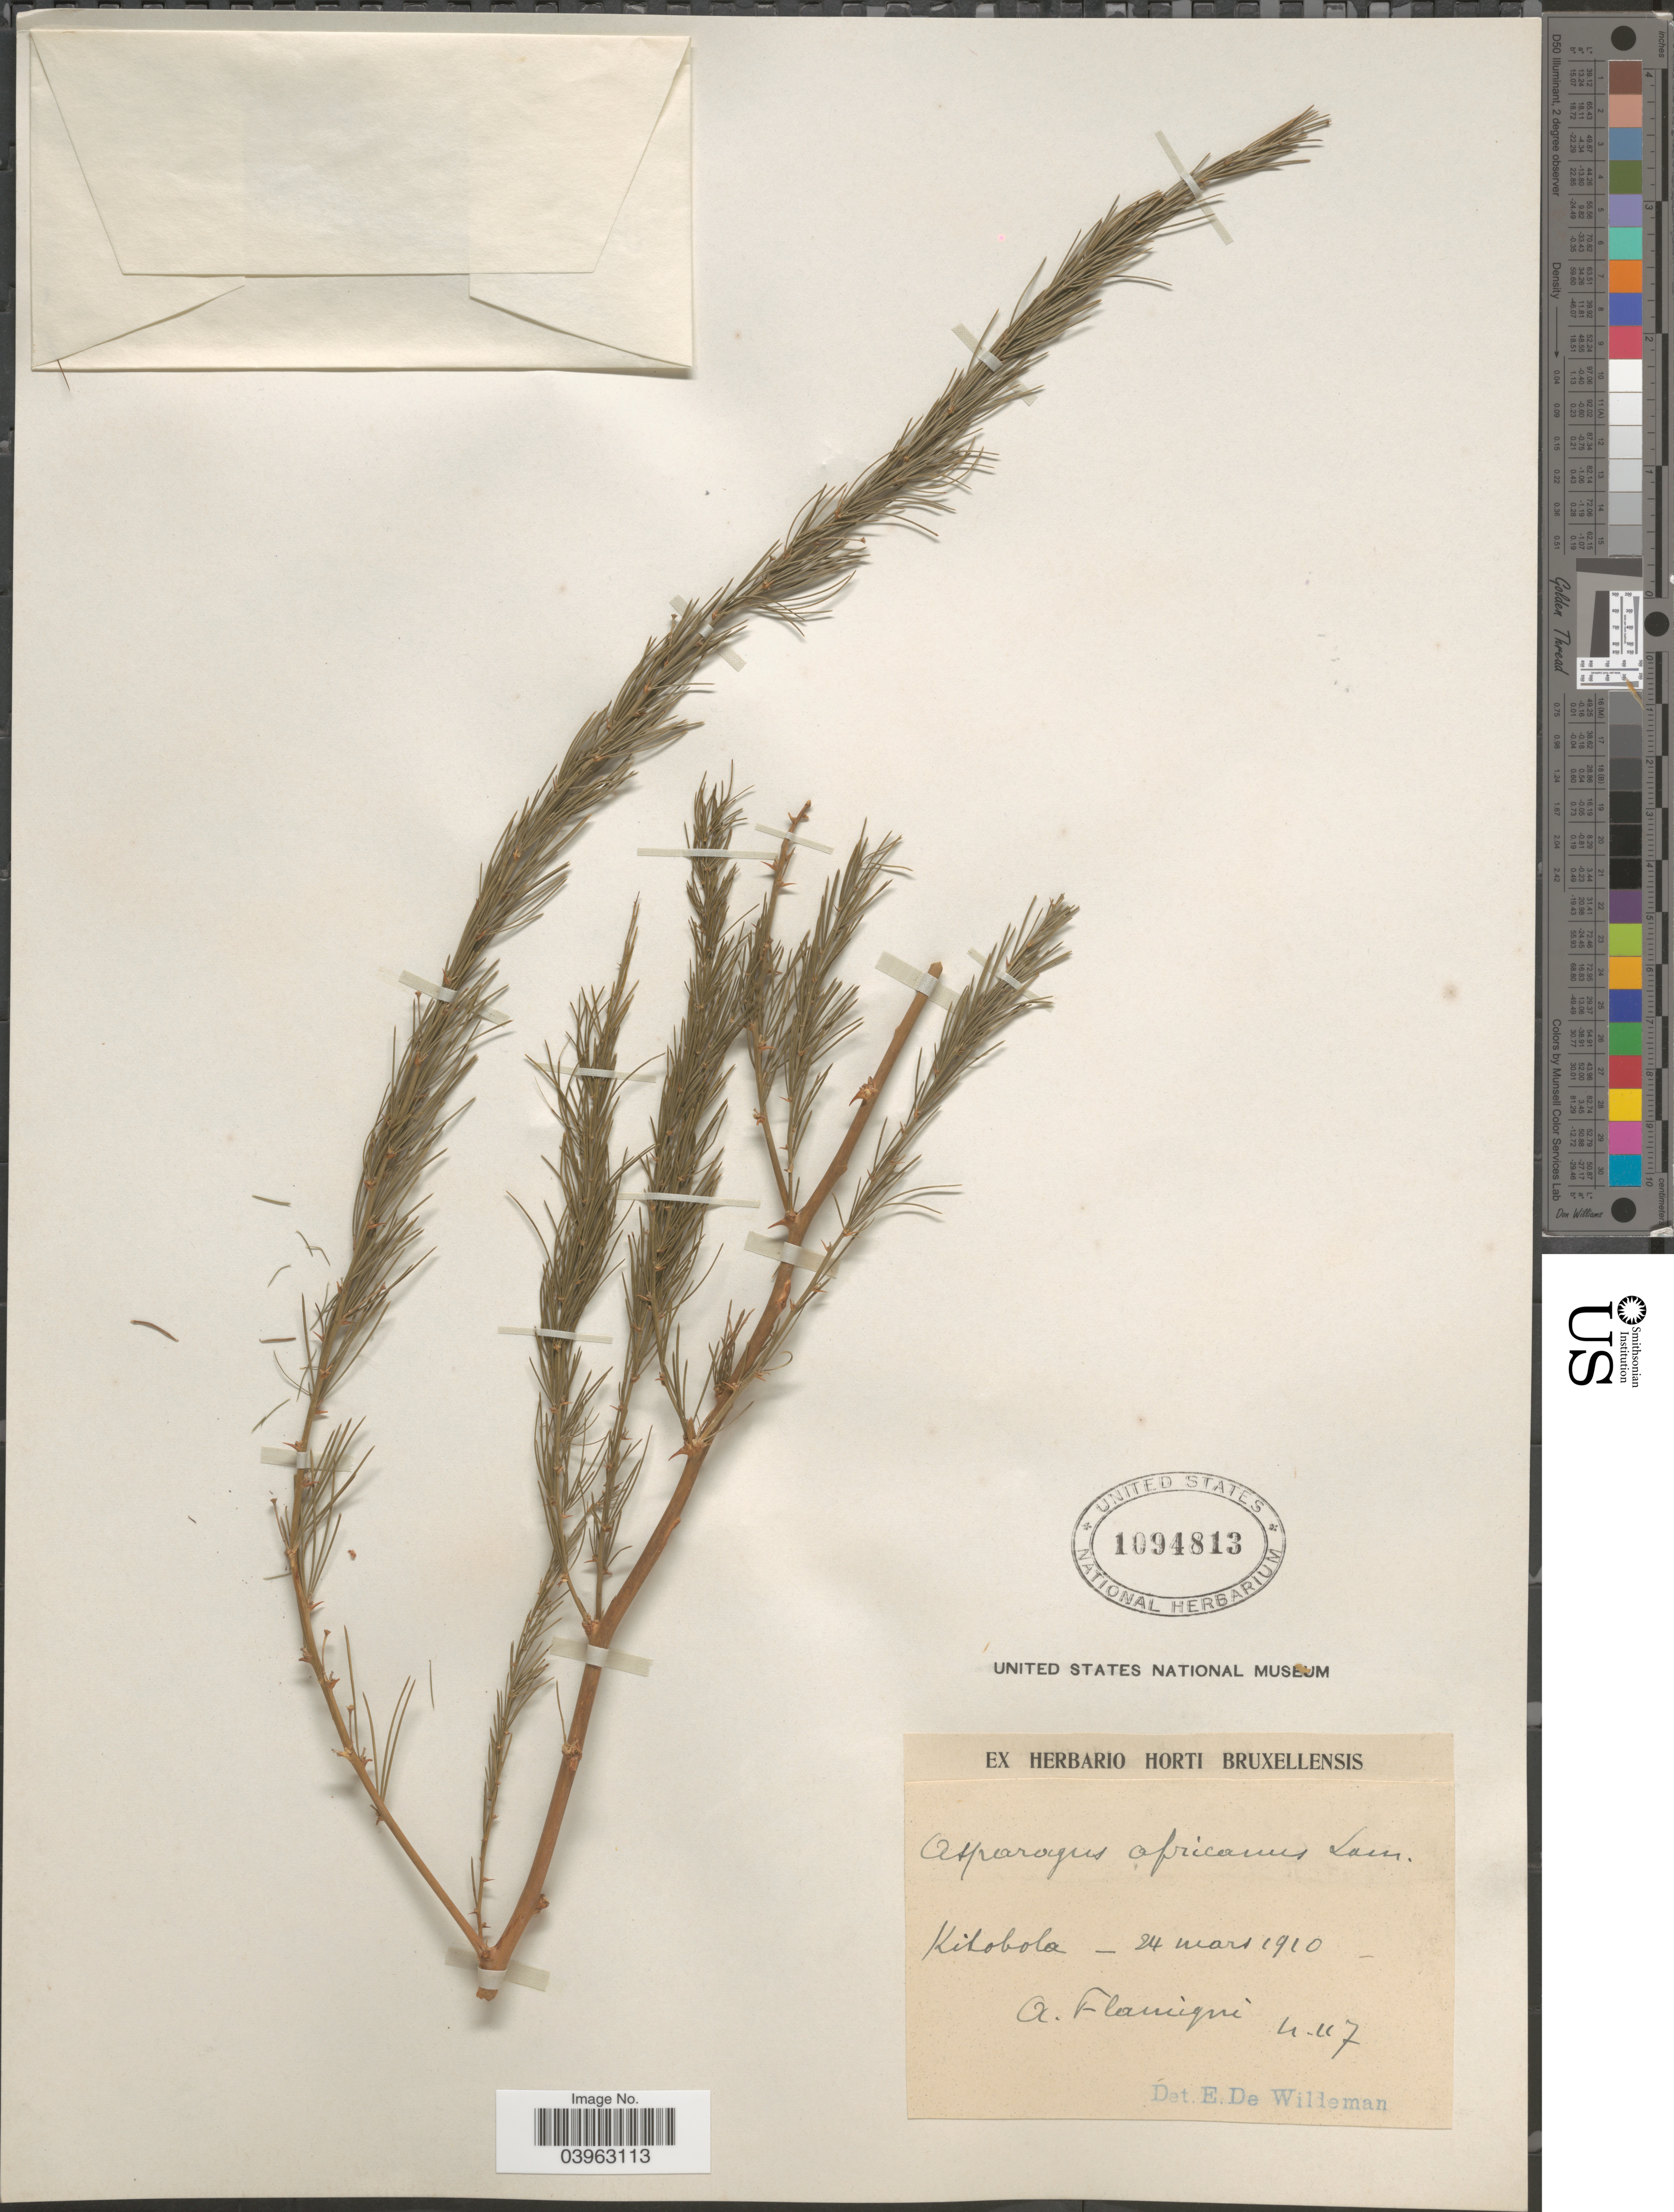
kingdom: Plantae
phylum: Tracheophyta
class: Liliopsida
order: Asparagales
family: Asparagaceae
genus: Asparagus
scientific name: Asparagus africanus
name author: Lam.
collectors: A. Flamigni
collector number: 117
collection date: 1910-03-24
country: Congo, Democratic Republic of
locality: Kitobola.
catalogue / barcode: US 1094813